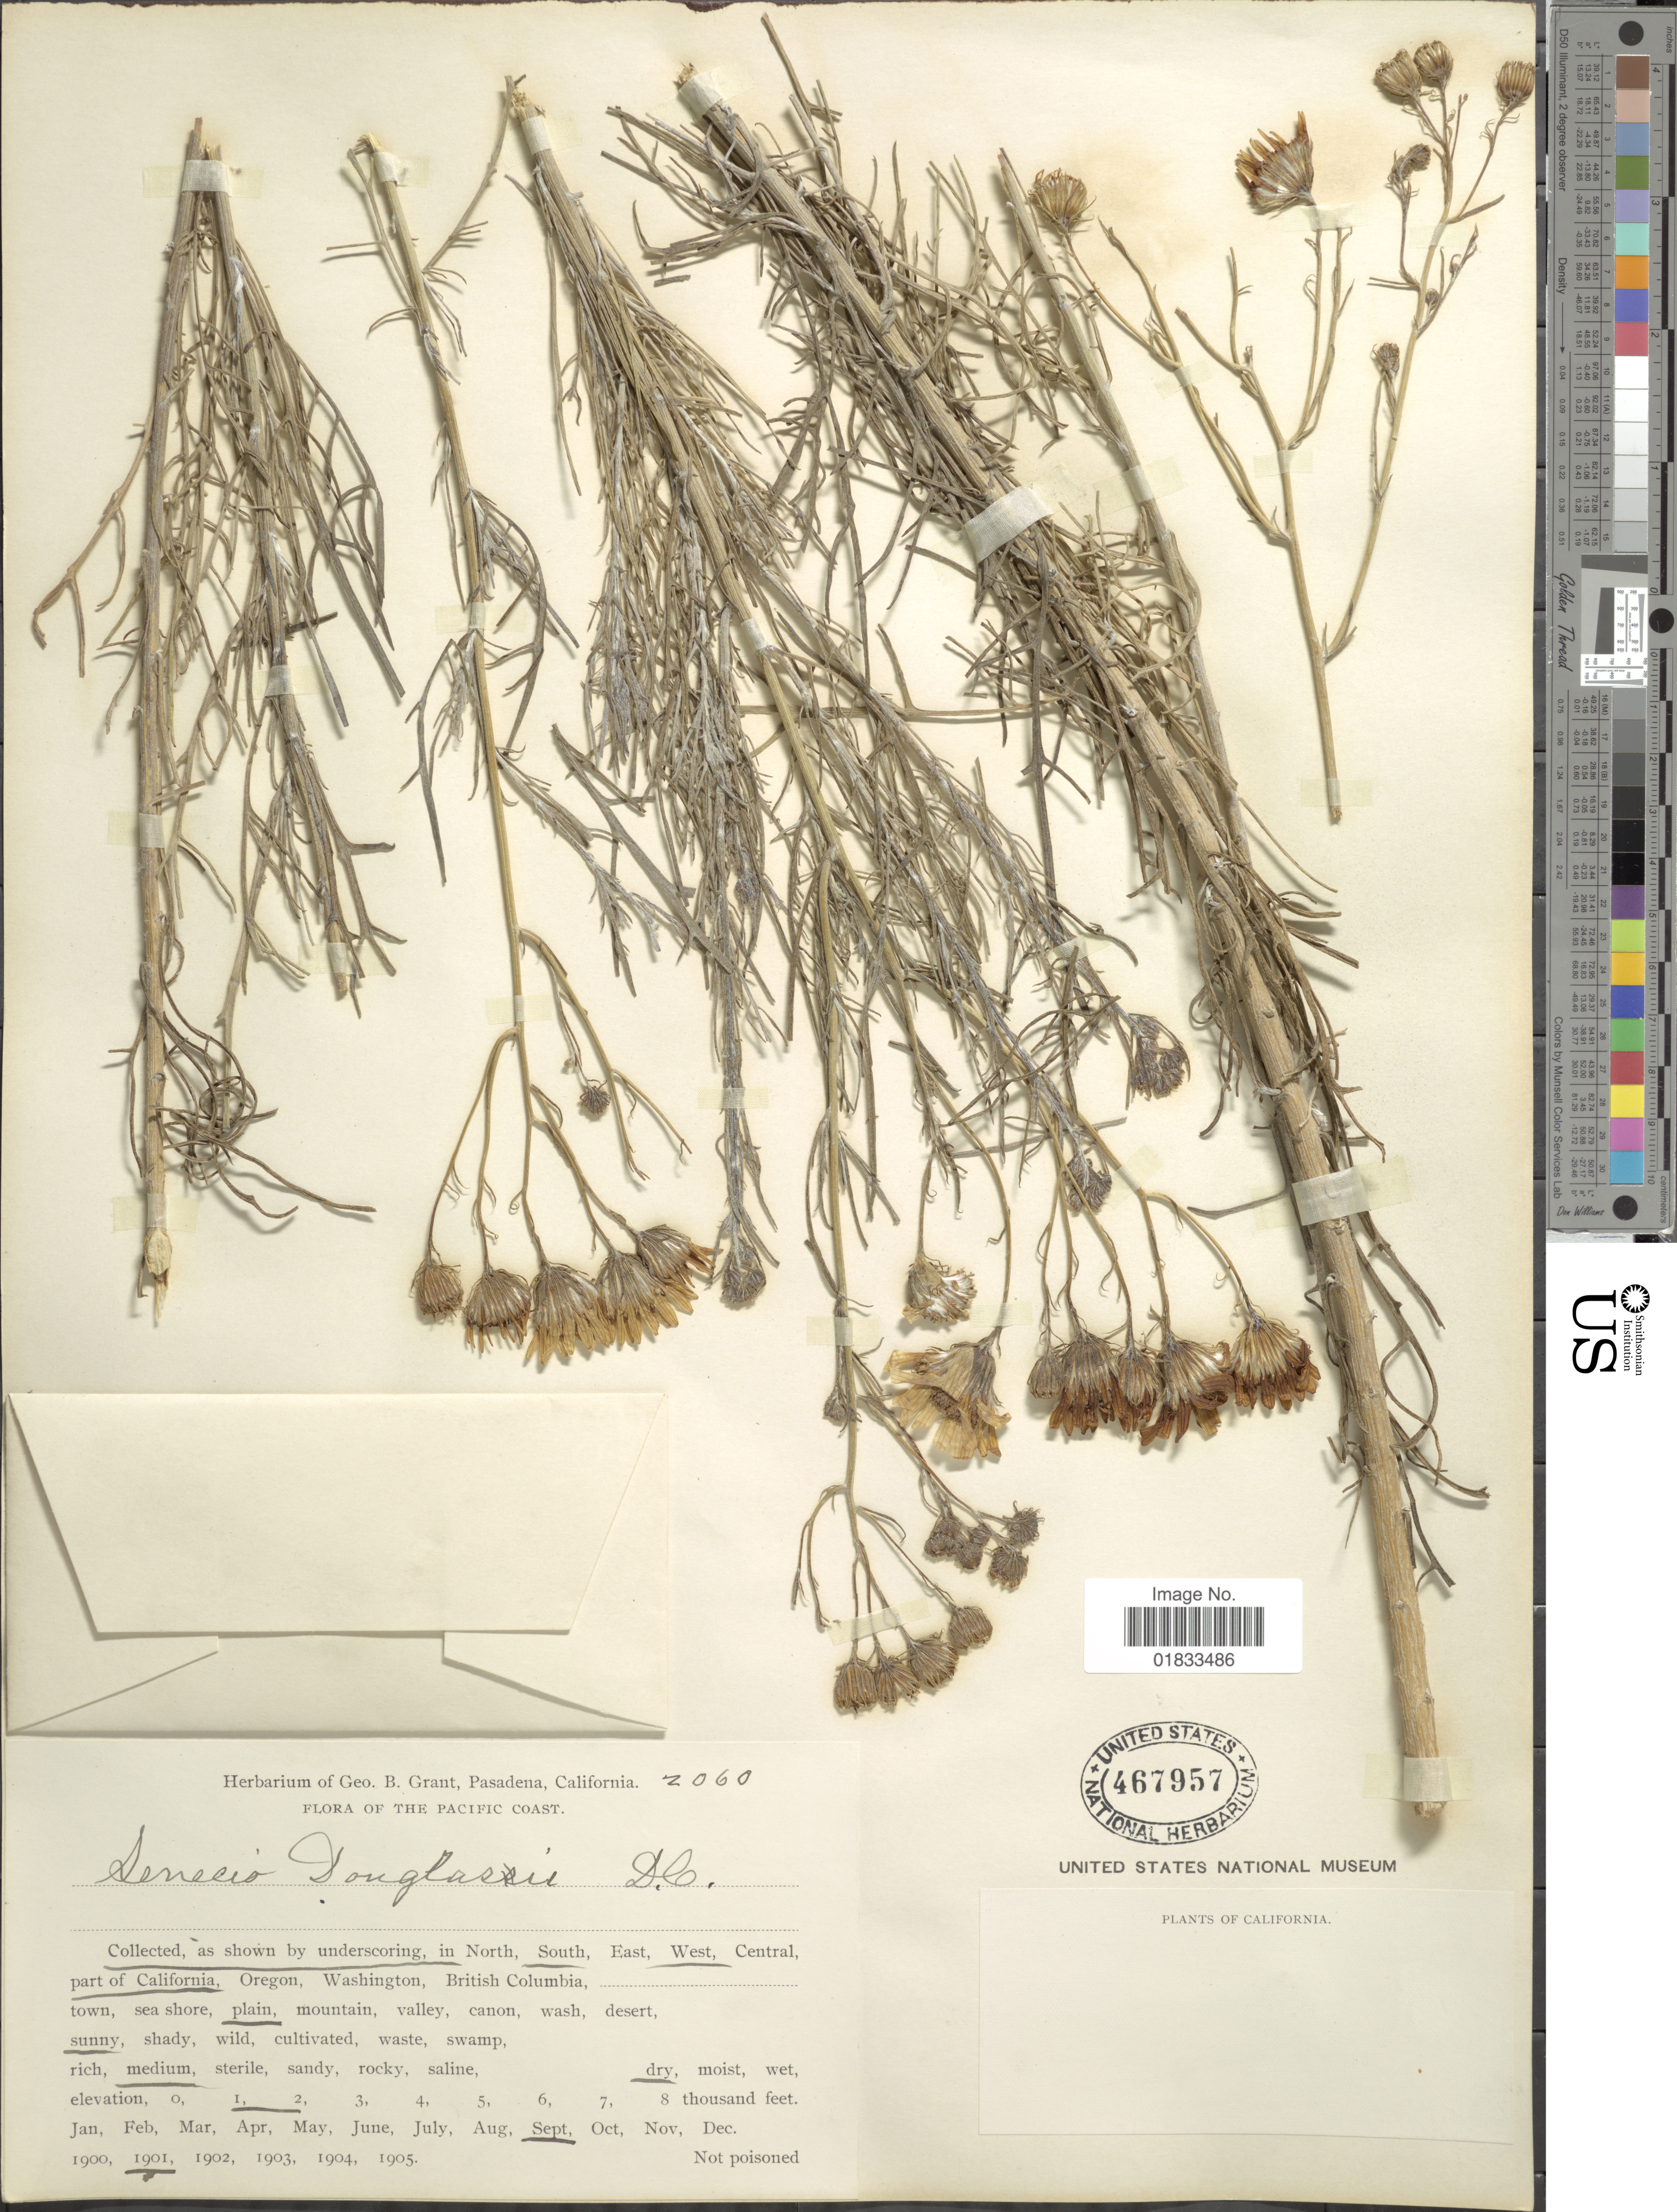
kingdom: Plantae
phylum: Tracheophyta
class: Magnoliopsida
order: Asterales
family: Asteraceae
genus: Senecio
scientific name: Senecio flaccidus var. douglasii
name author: (DC.) B.L. Turner & T.M. Barkley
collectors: ex herb. G. B. Grant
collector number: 2060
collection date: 1901-09-01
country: United States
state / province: California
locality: South west part of California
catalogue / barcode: US 467957